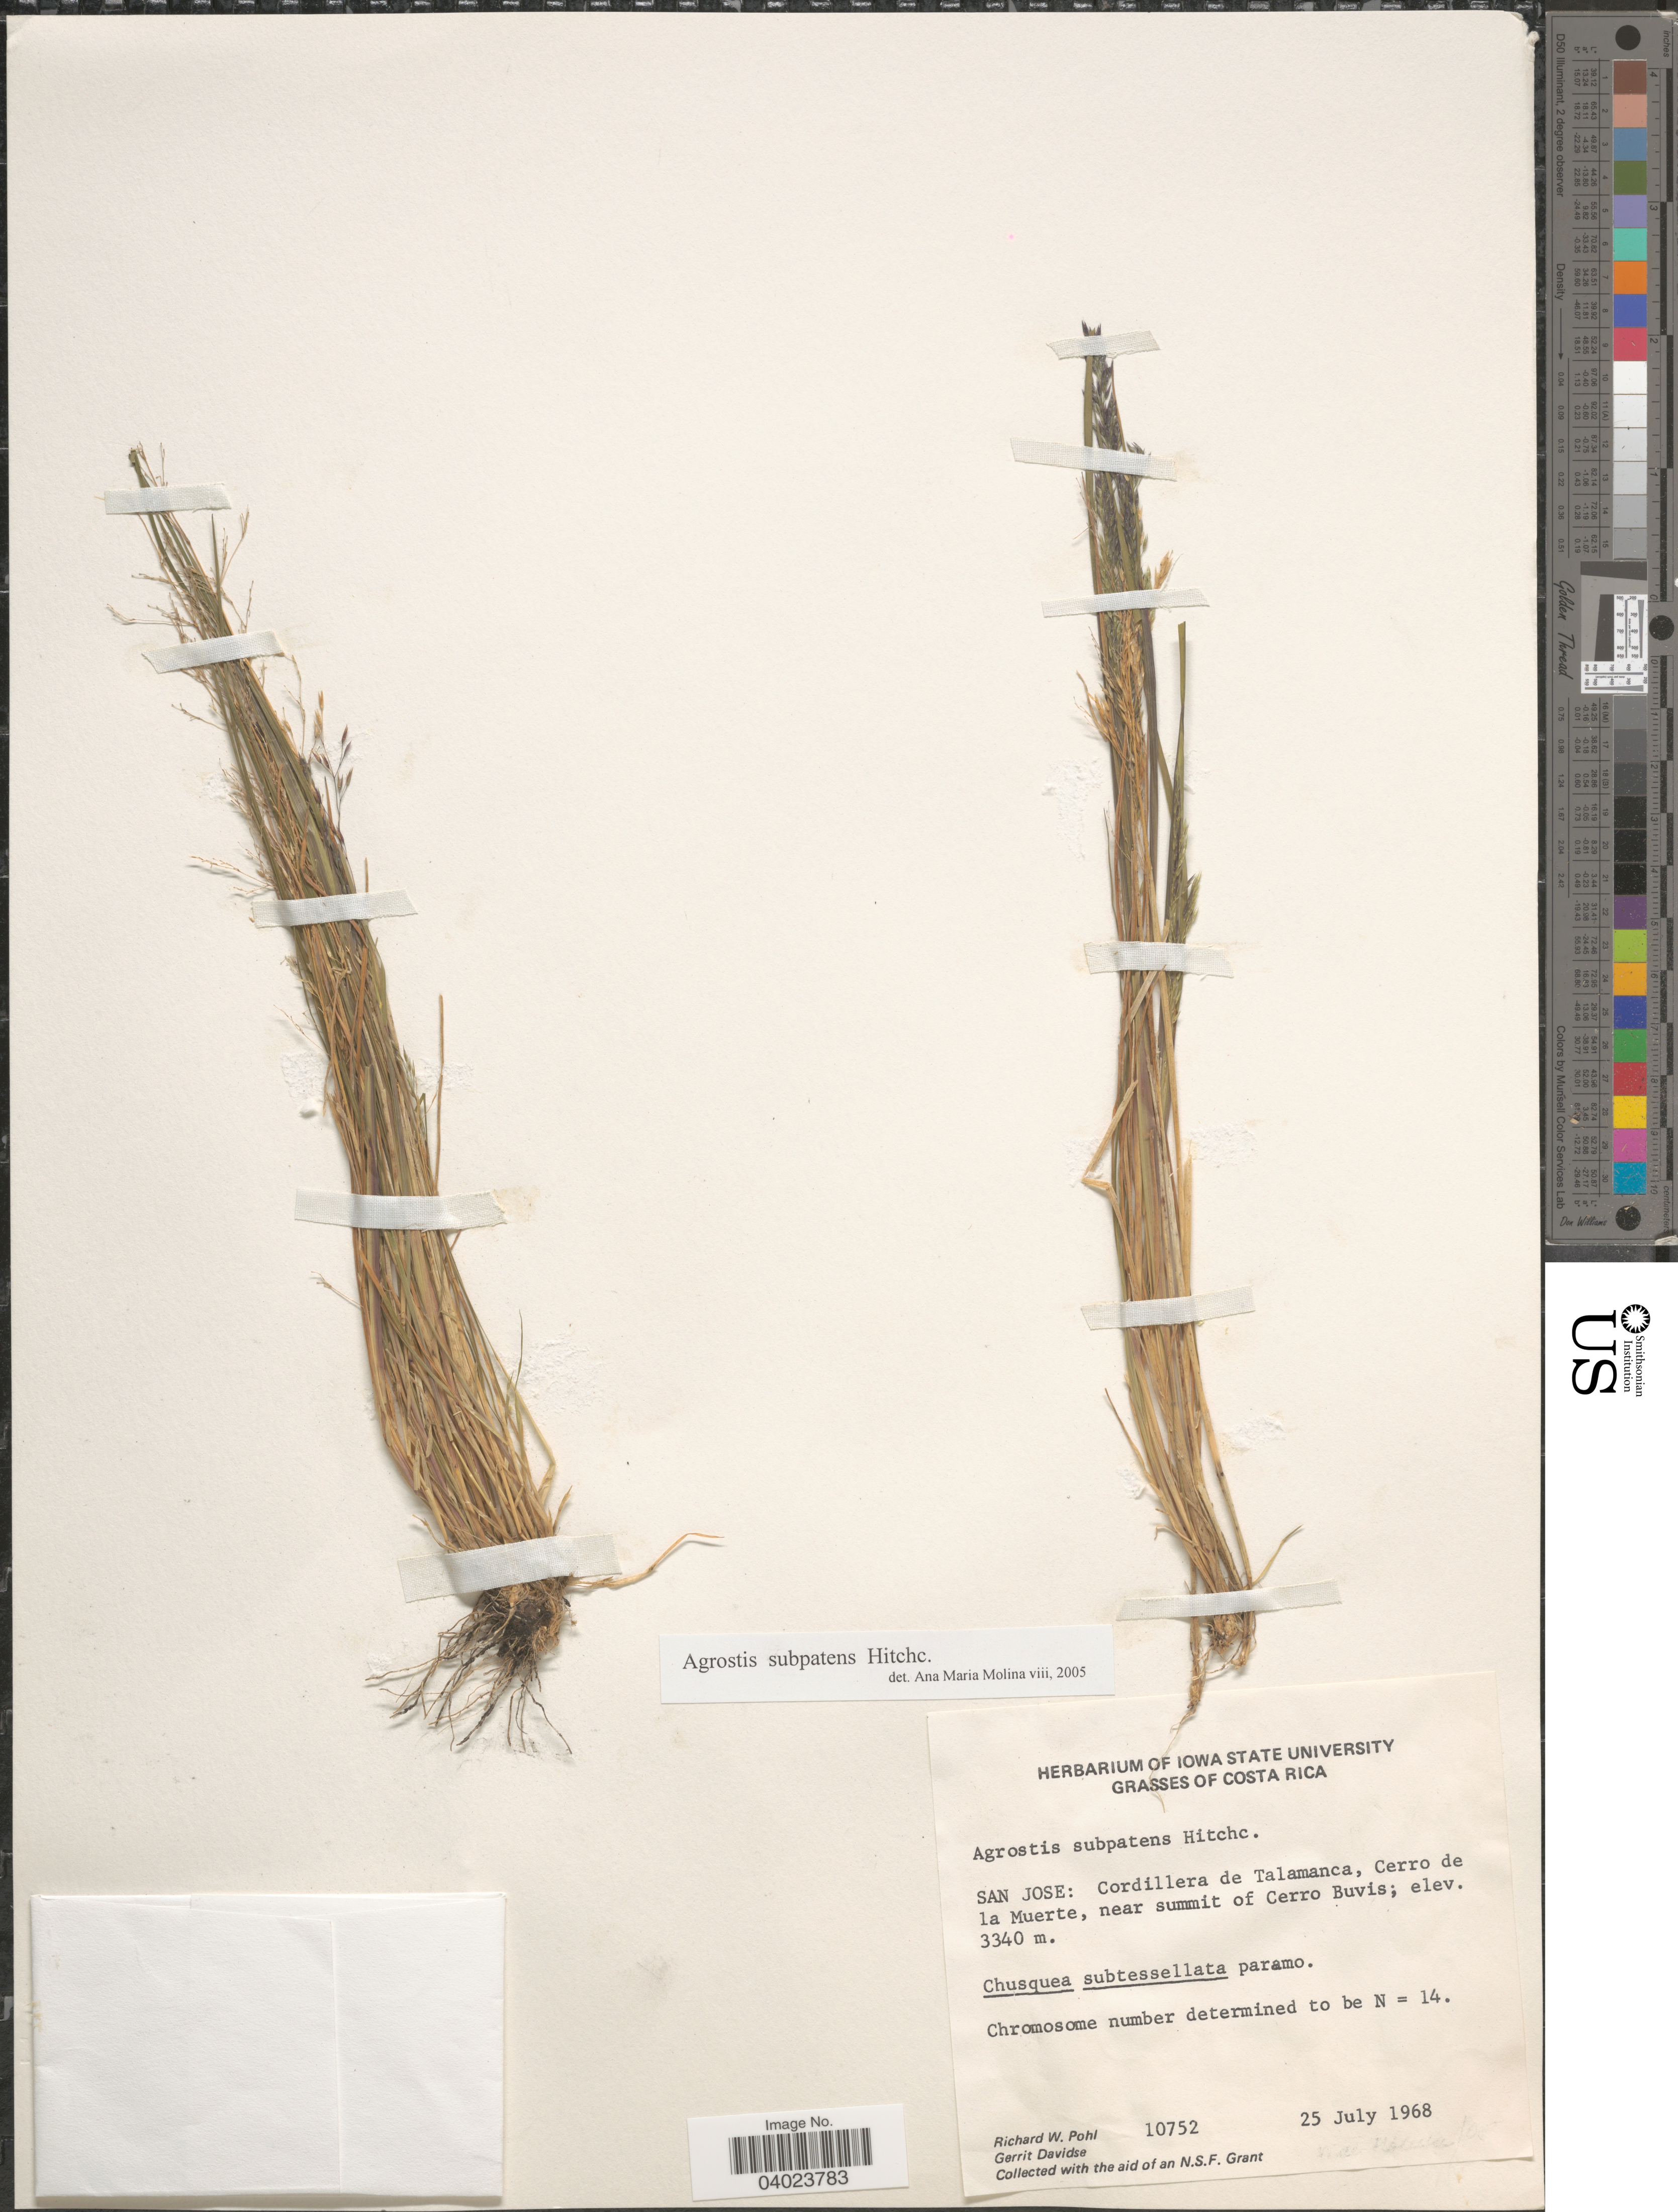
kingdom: Plantae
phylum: Tracheophyta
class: Liliopsida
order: Poales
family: Poaceae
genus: Agrostis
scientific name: Agrostis subpatens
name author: Hitchc.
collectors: R. W. Pohl & G. Davidse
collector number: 10752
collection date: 1968-07-25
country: Costa Rica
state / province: San José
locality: Cordillera de Talamanca, Cerro de la Muerte, near summit of Cerro Buvis.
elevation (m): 3340